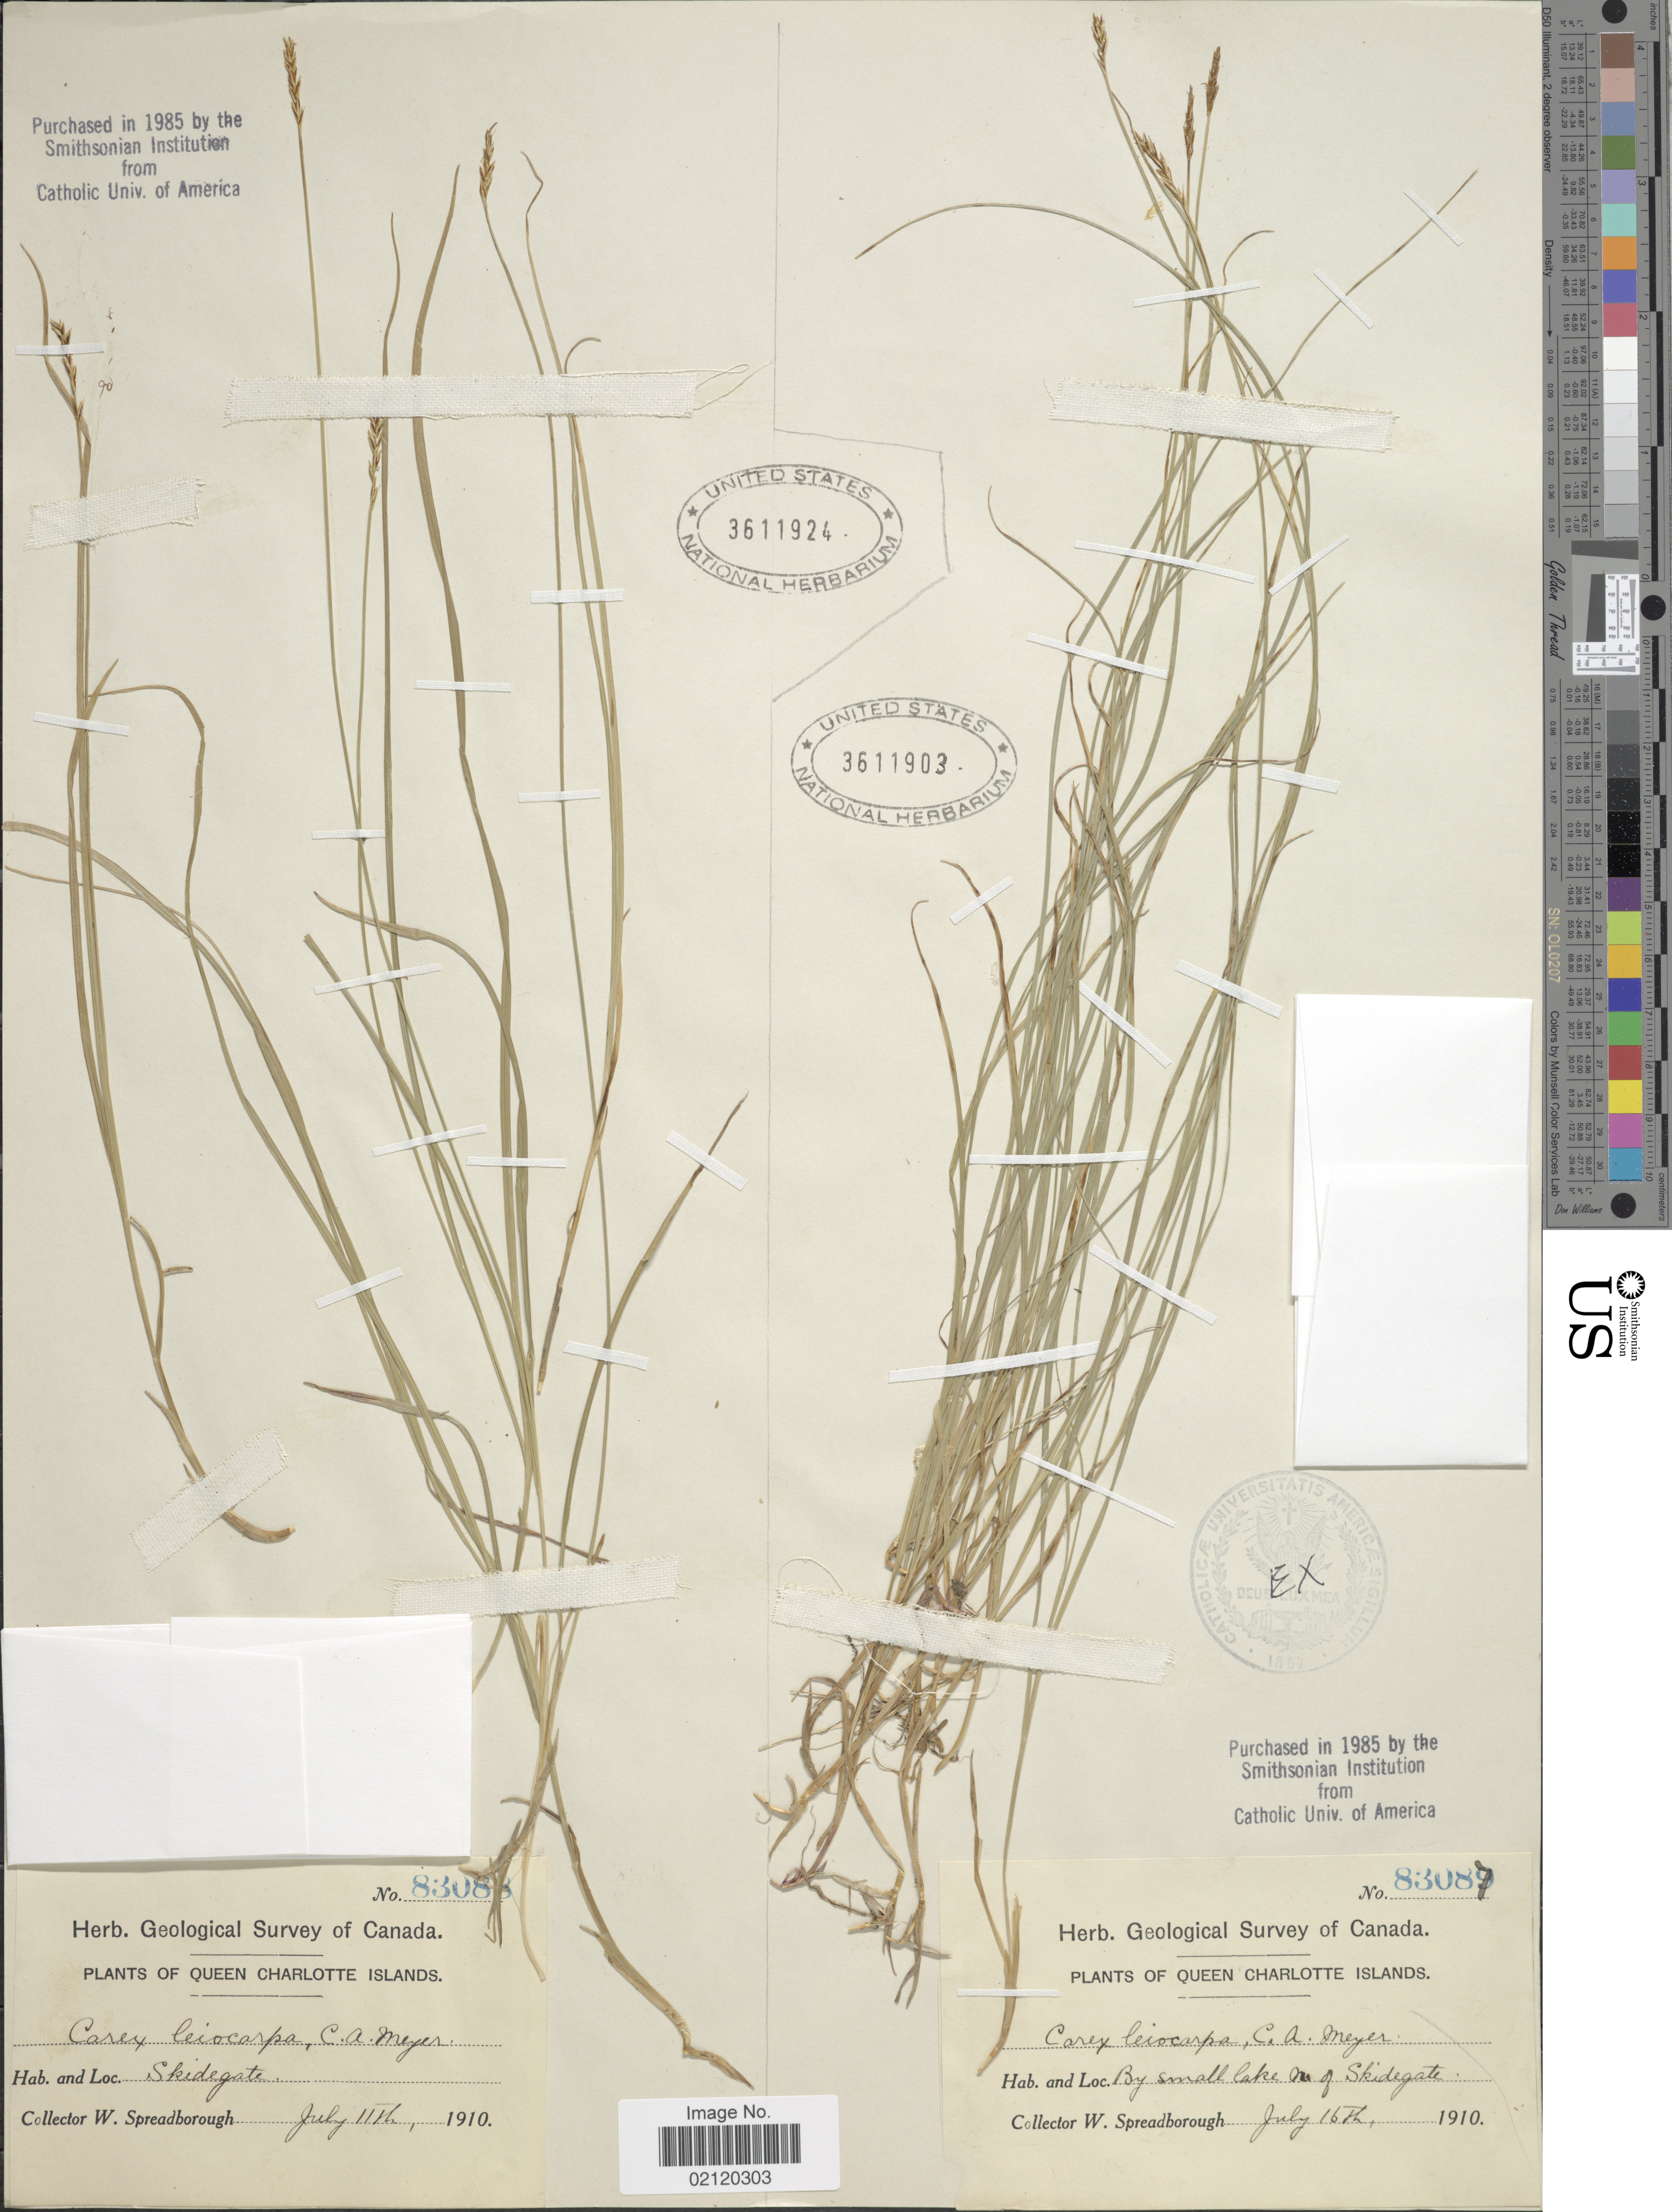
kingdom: Plantae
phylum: Tracheophyta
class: Liliopsida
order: Poales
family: Cyperaceae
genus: Carex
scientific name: Carex anthoxanthea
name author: J. Presl & C. Presl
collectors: W. Spreadborough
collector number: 83088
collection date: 1910-07-11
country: Canada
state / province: British Columbia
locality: Queen Charlotte Islands, Skidegate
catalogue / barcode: US 3611924